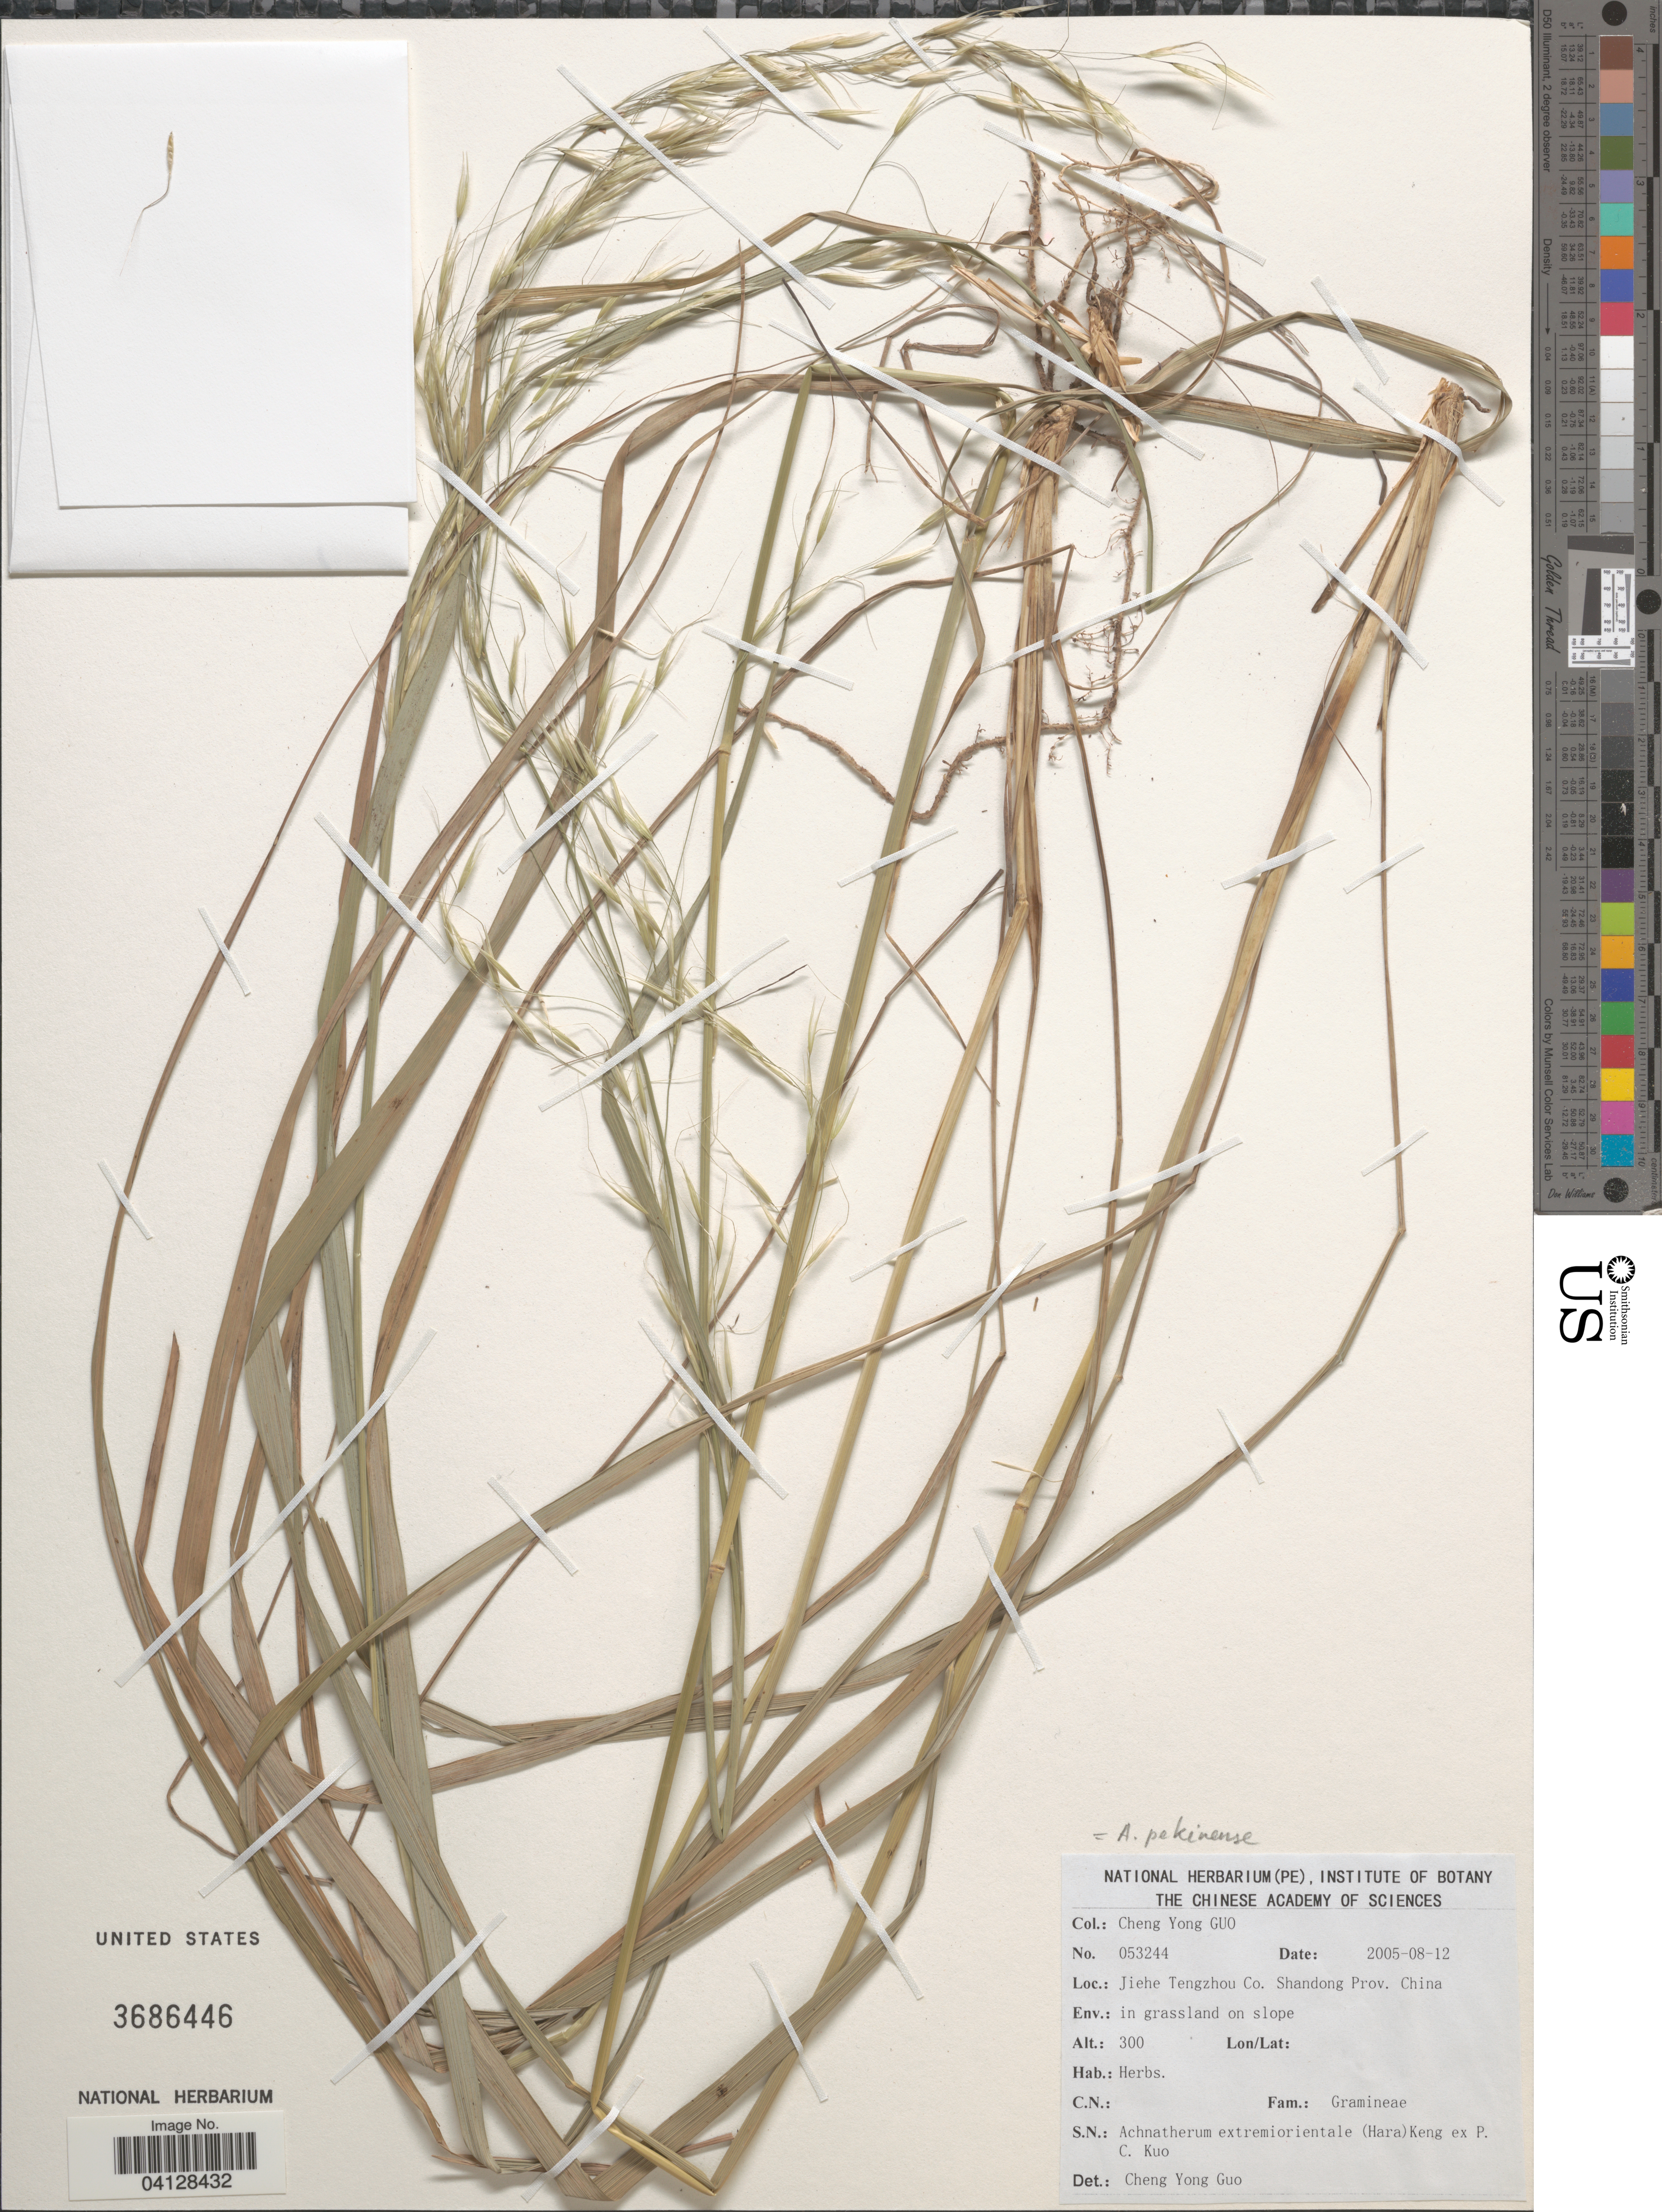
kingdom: Plantae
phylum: Tracheophyta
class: Liliopsida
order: Poales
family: Poaceae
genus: Achnatherum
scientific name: Achnatherum extremiorientale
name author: (H. Hara) Keng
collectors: Guo Chengyong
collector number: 053244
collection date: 2005-08-12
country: China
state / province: Shandong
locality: Jiehe Tengzhou Co.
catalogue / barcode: US 3686446